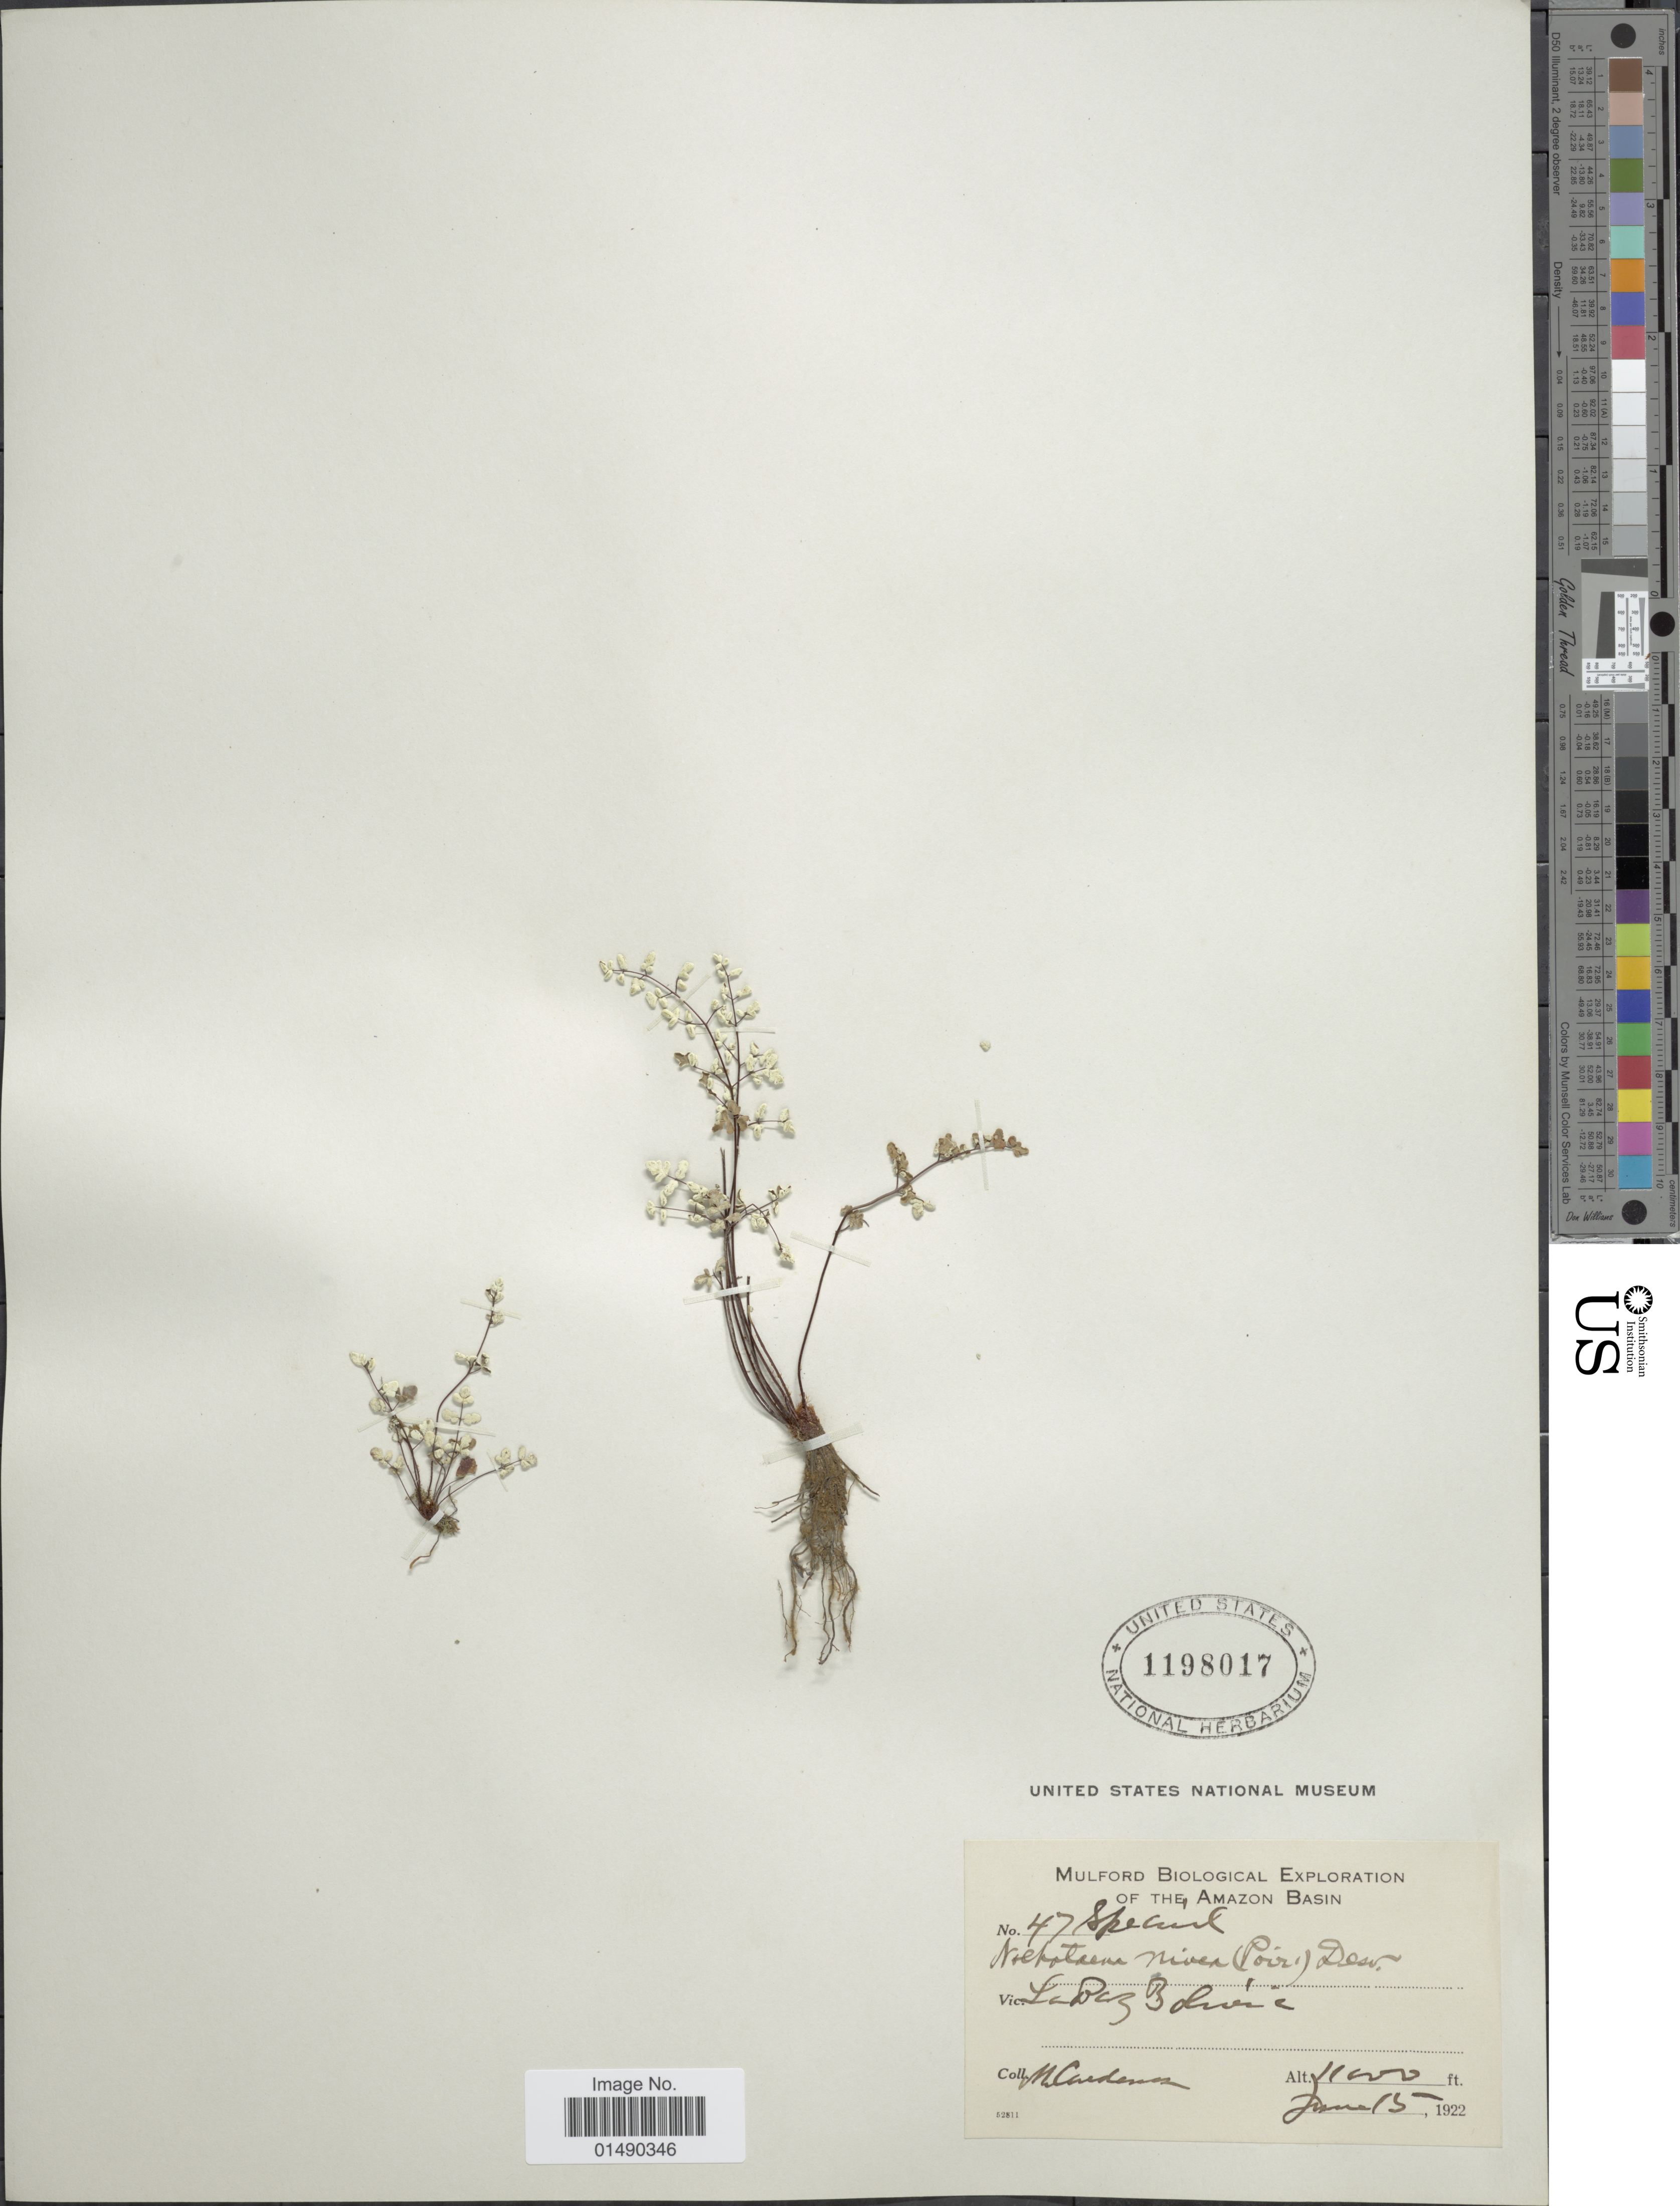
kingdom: Plantae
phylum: Tracheophyta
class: Polypodiopsida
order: Polypodiales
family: Pteridaceae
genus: Argyrochosma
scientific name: Argyrochosma nivea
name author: (Poir.) Windham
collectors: M. Cárdenas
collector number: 47 Specuil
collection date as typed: June 15, 1922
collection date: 1922-06-15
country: Bolivia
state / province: La Paz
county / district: Murillo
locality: La Paz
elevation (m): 3353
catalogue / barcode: US 1198017